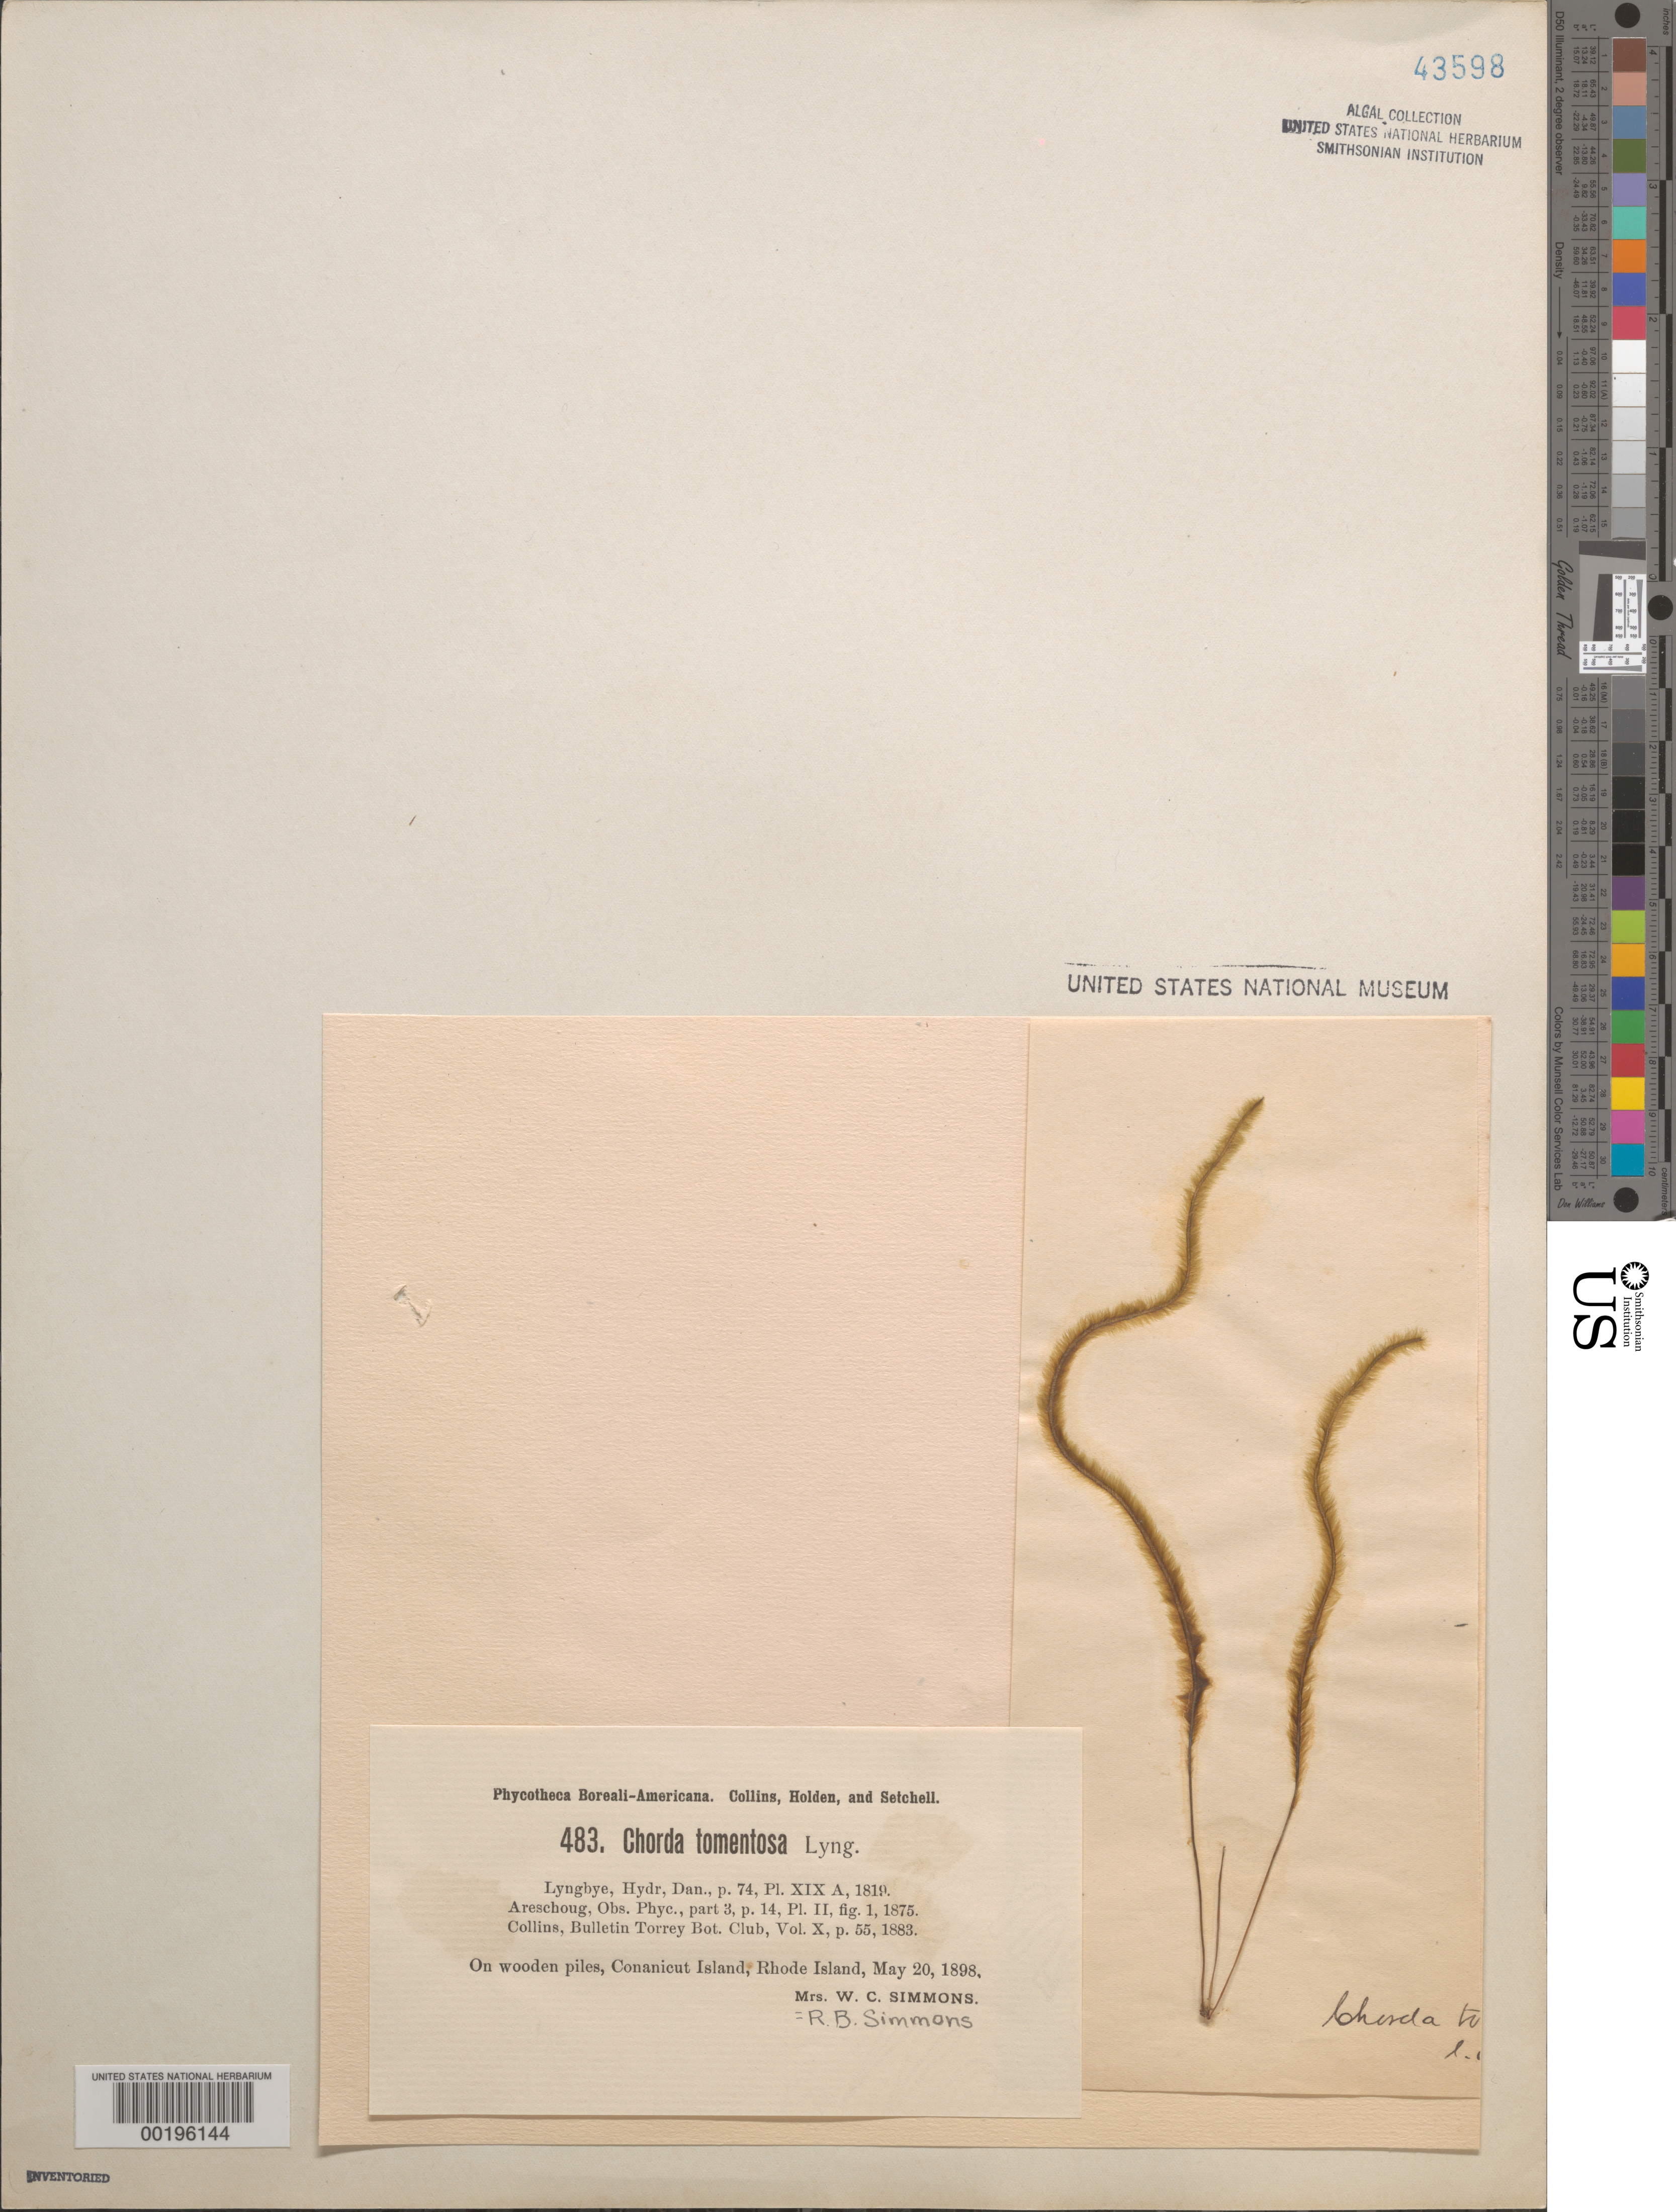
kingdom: Chromista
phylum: Ochrophyta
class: Phaeophyceae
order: Tilopteridales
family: Halosiphonaceae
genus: Halosiphon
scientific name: Halosiphon tomentosus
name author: (Lyngb.) Jaasund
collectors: R. B. Simmons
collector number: PB-A 483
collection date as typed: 20 May 1898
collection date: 1898-05-20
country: United States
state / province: Rhode Island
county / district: Newport County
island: Conanicut Island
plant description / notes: Collins, Holden & Setchell, Phycotheca Boreali-Americana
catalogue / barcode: US 43598